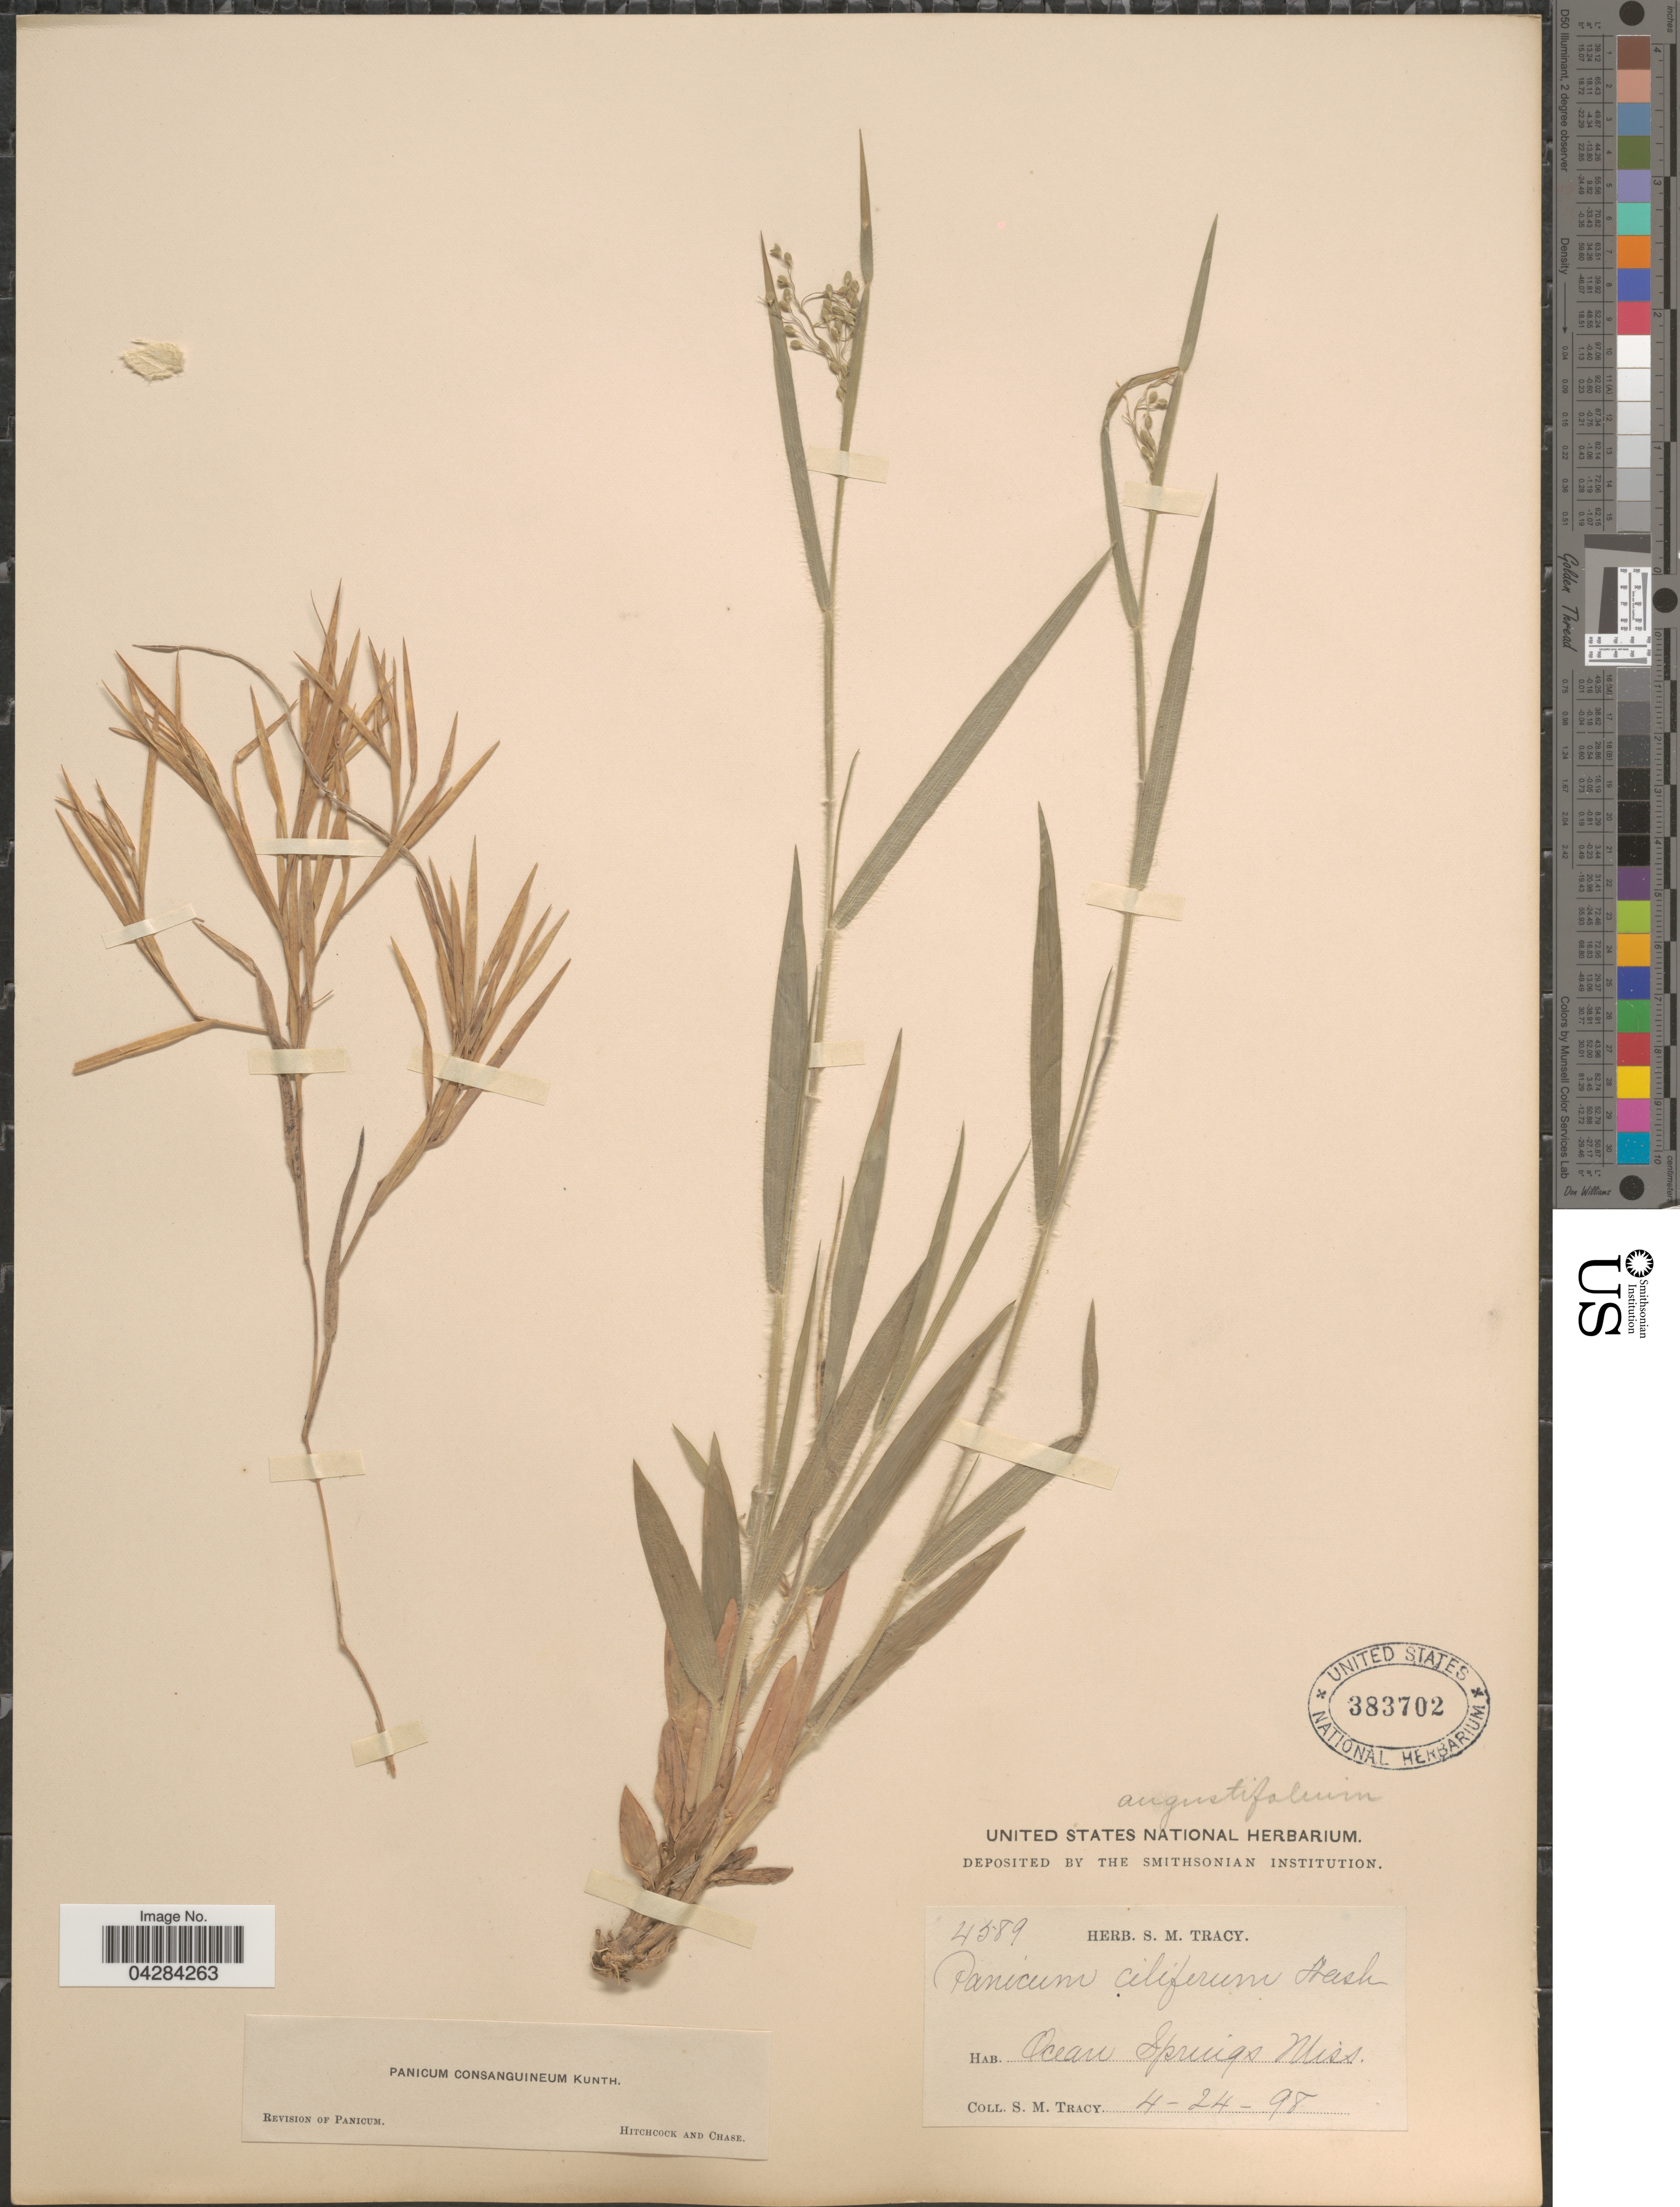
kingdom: Plantae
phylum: Tracheophyta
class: Liliopsida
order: Poales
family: Poaceae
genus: Dichanthelium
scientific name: Dichanthelium oligosanthes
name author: (Schult.) Gould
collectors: S. M. Tracy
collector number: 4589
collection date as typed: Transcribed d/m/y: 24/4/98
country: United States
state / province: Mississippi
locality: Ocean Springs.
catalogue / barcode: US 383702